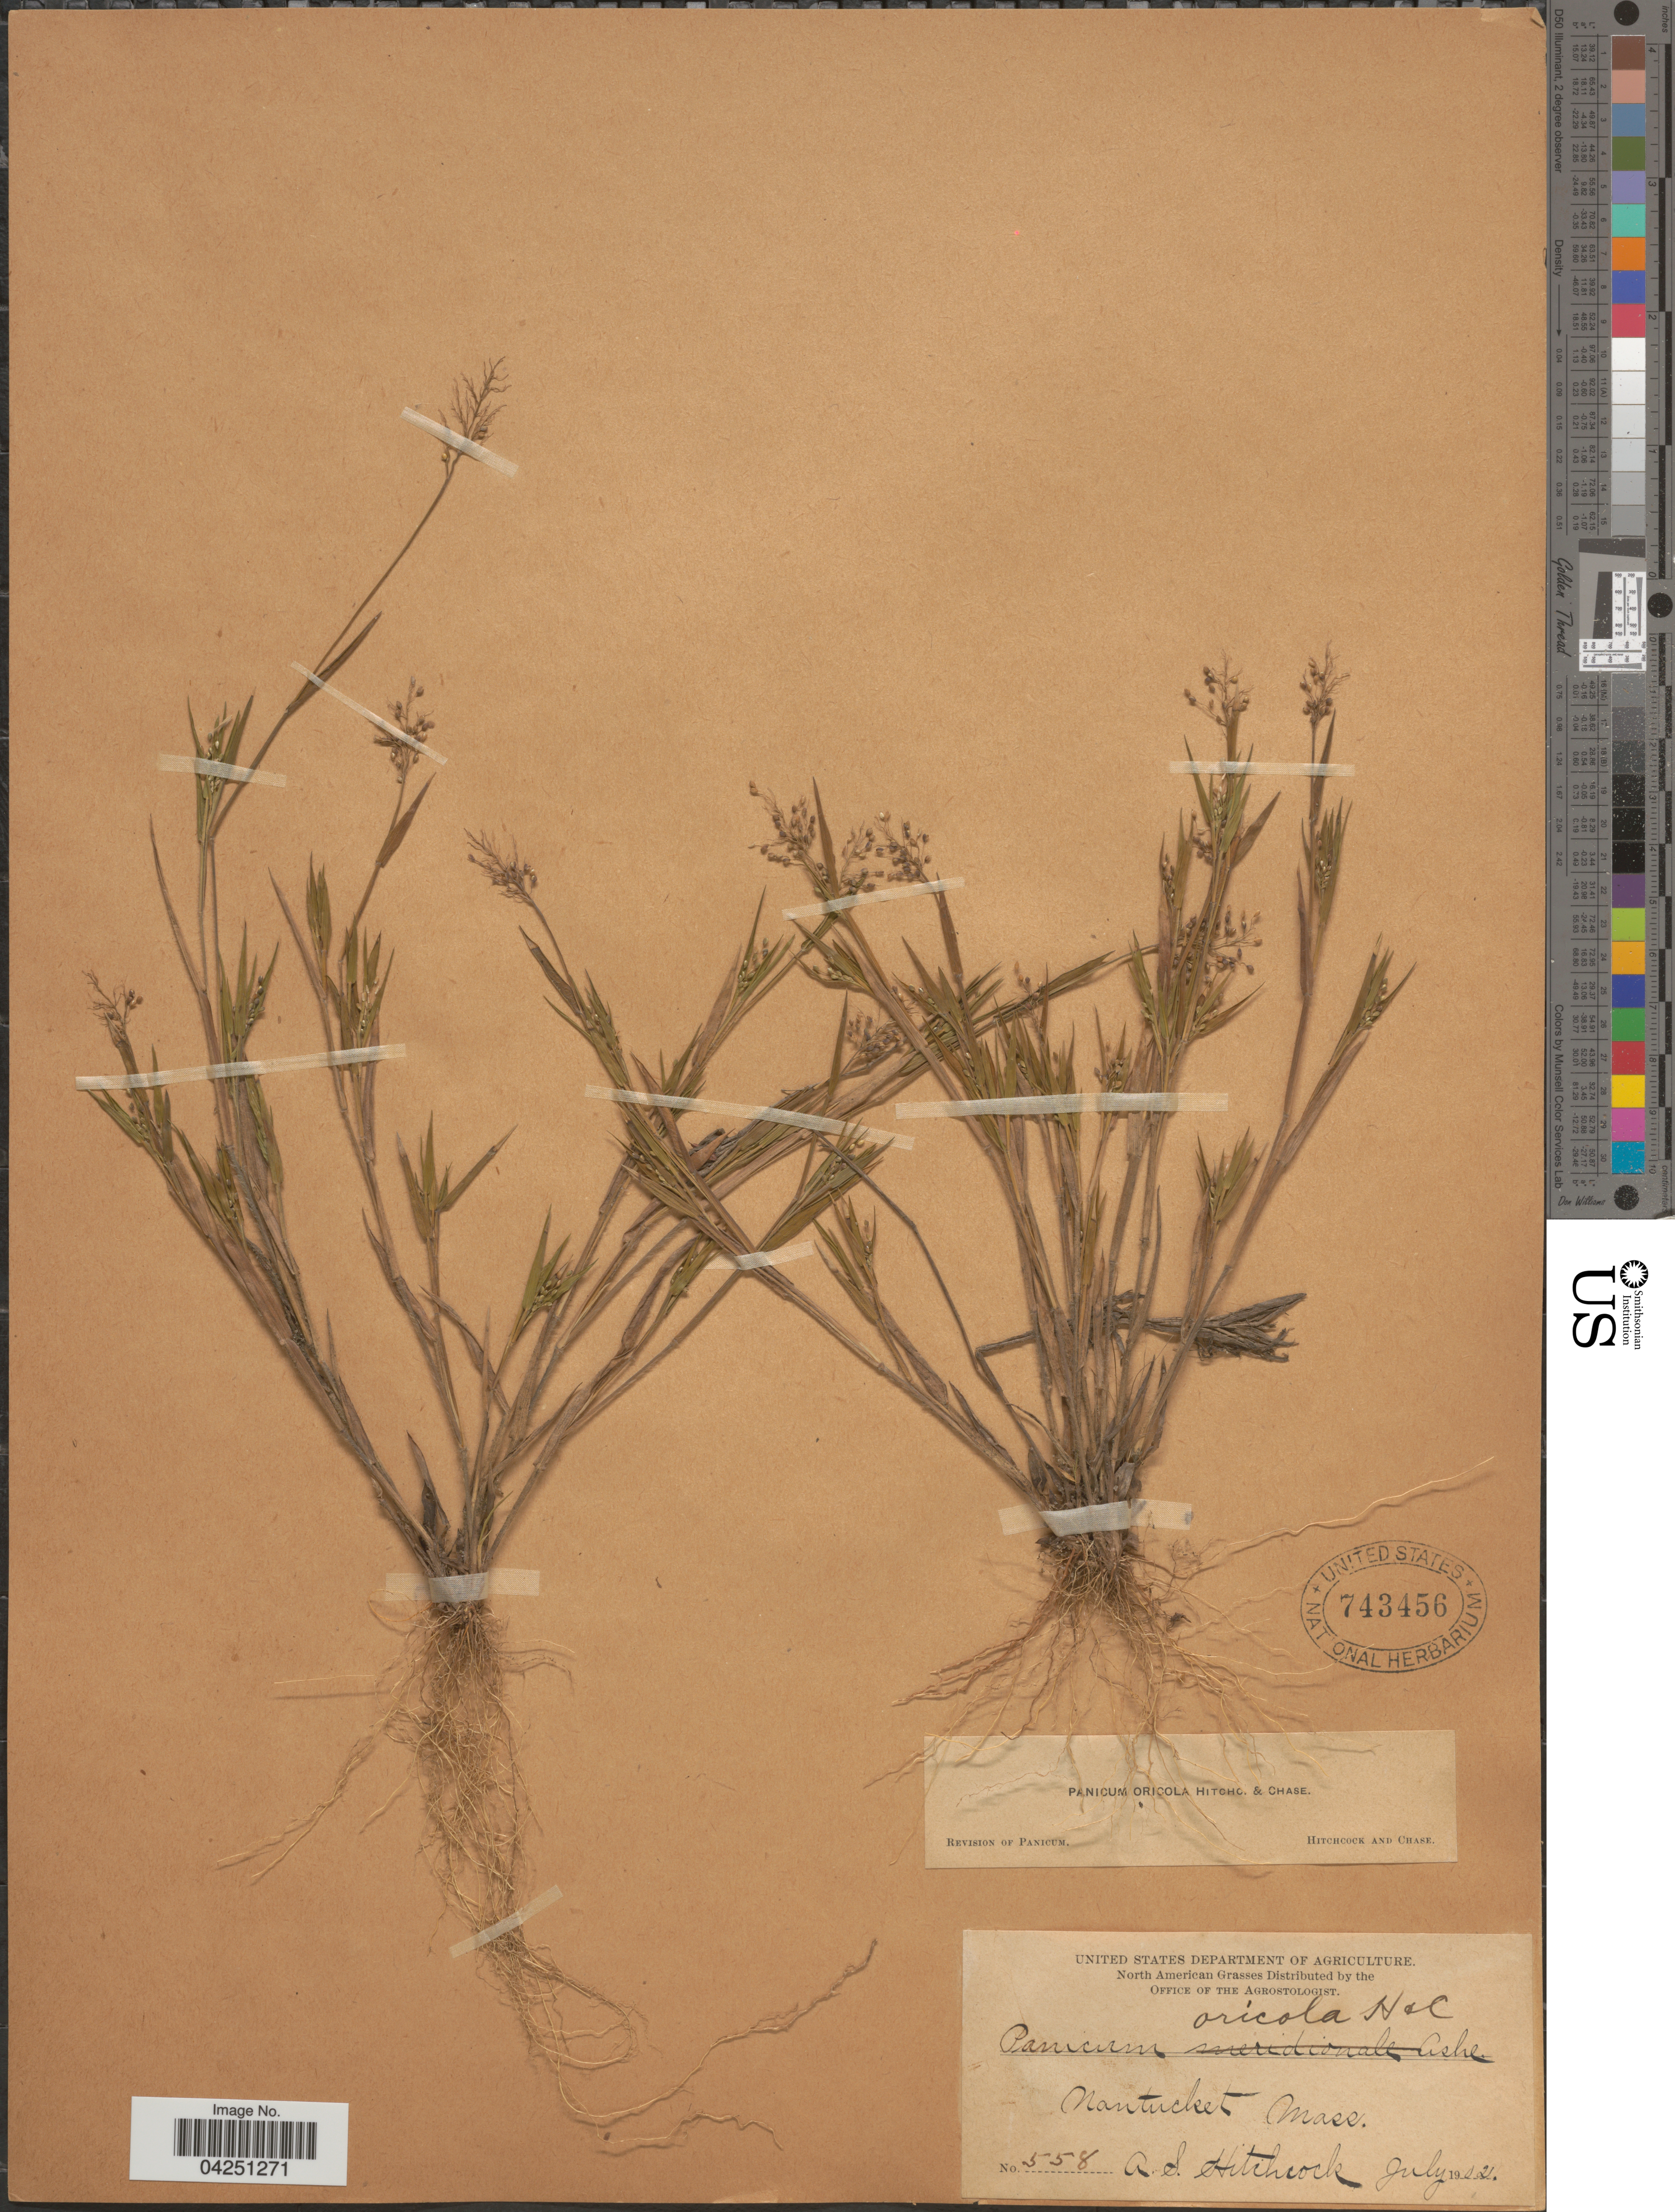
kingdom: Plantae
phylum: Tracheophyta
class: Liliopsida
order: Poales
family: Poaceae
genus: Dichanthelium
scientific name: Dichanthelium acuminatum var. acuminatum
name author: (Sw.) Gould & C.A. Clark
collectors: A. S. Hitchcock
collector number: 558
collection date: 1902-07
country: United States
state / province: Massachusetts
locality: Nantucket.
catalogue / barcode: US 743456